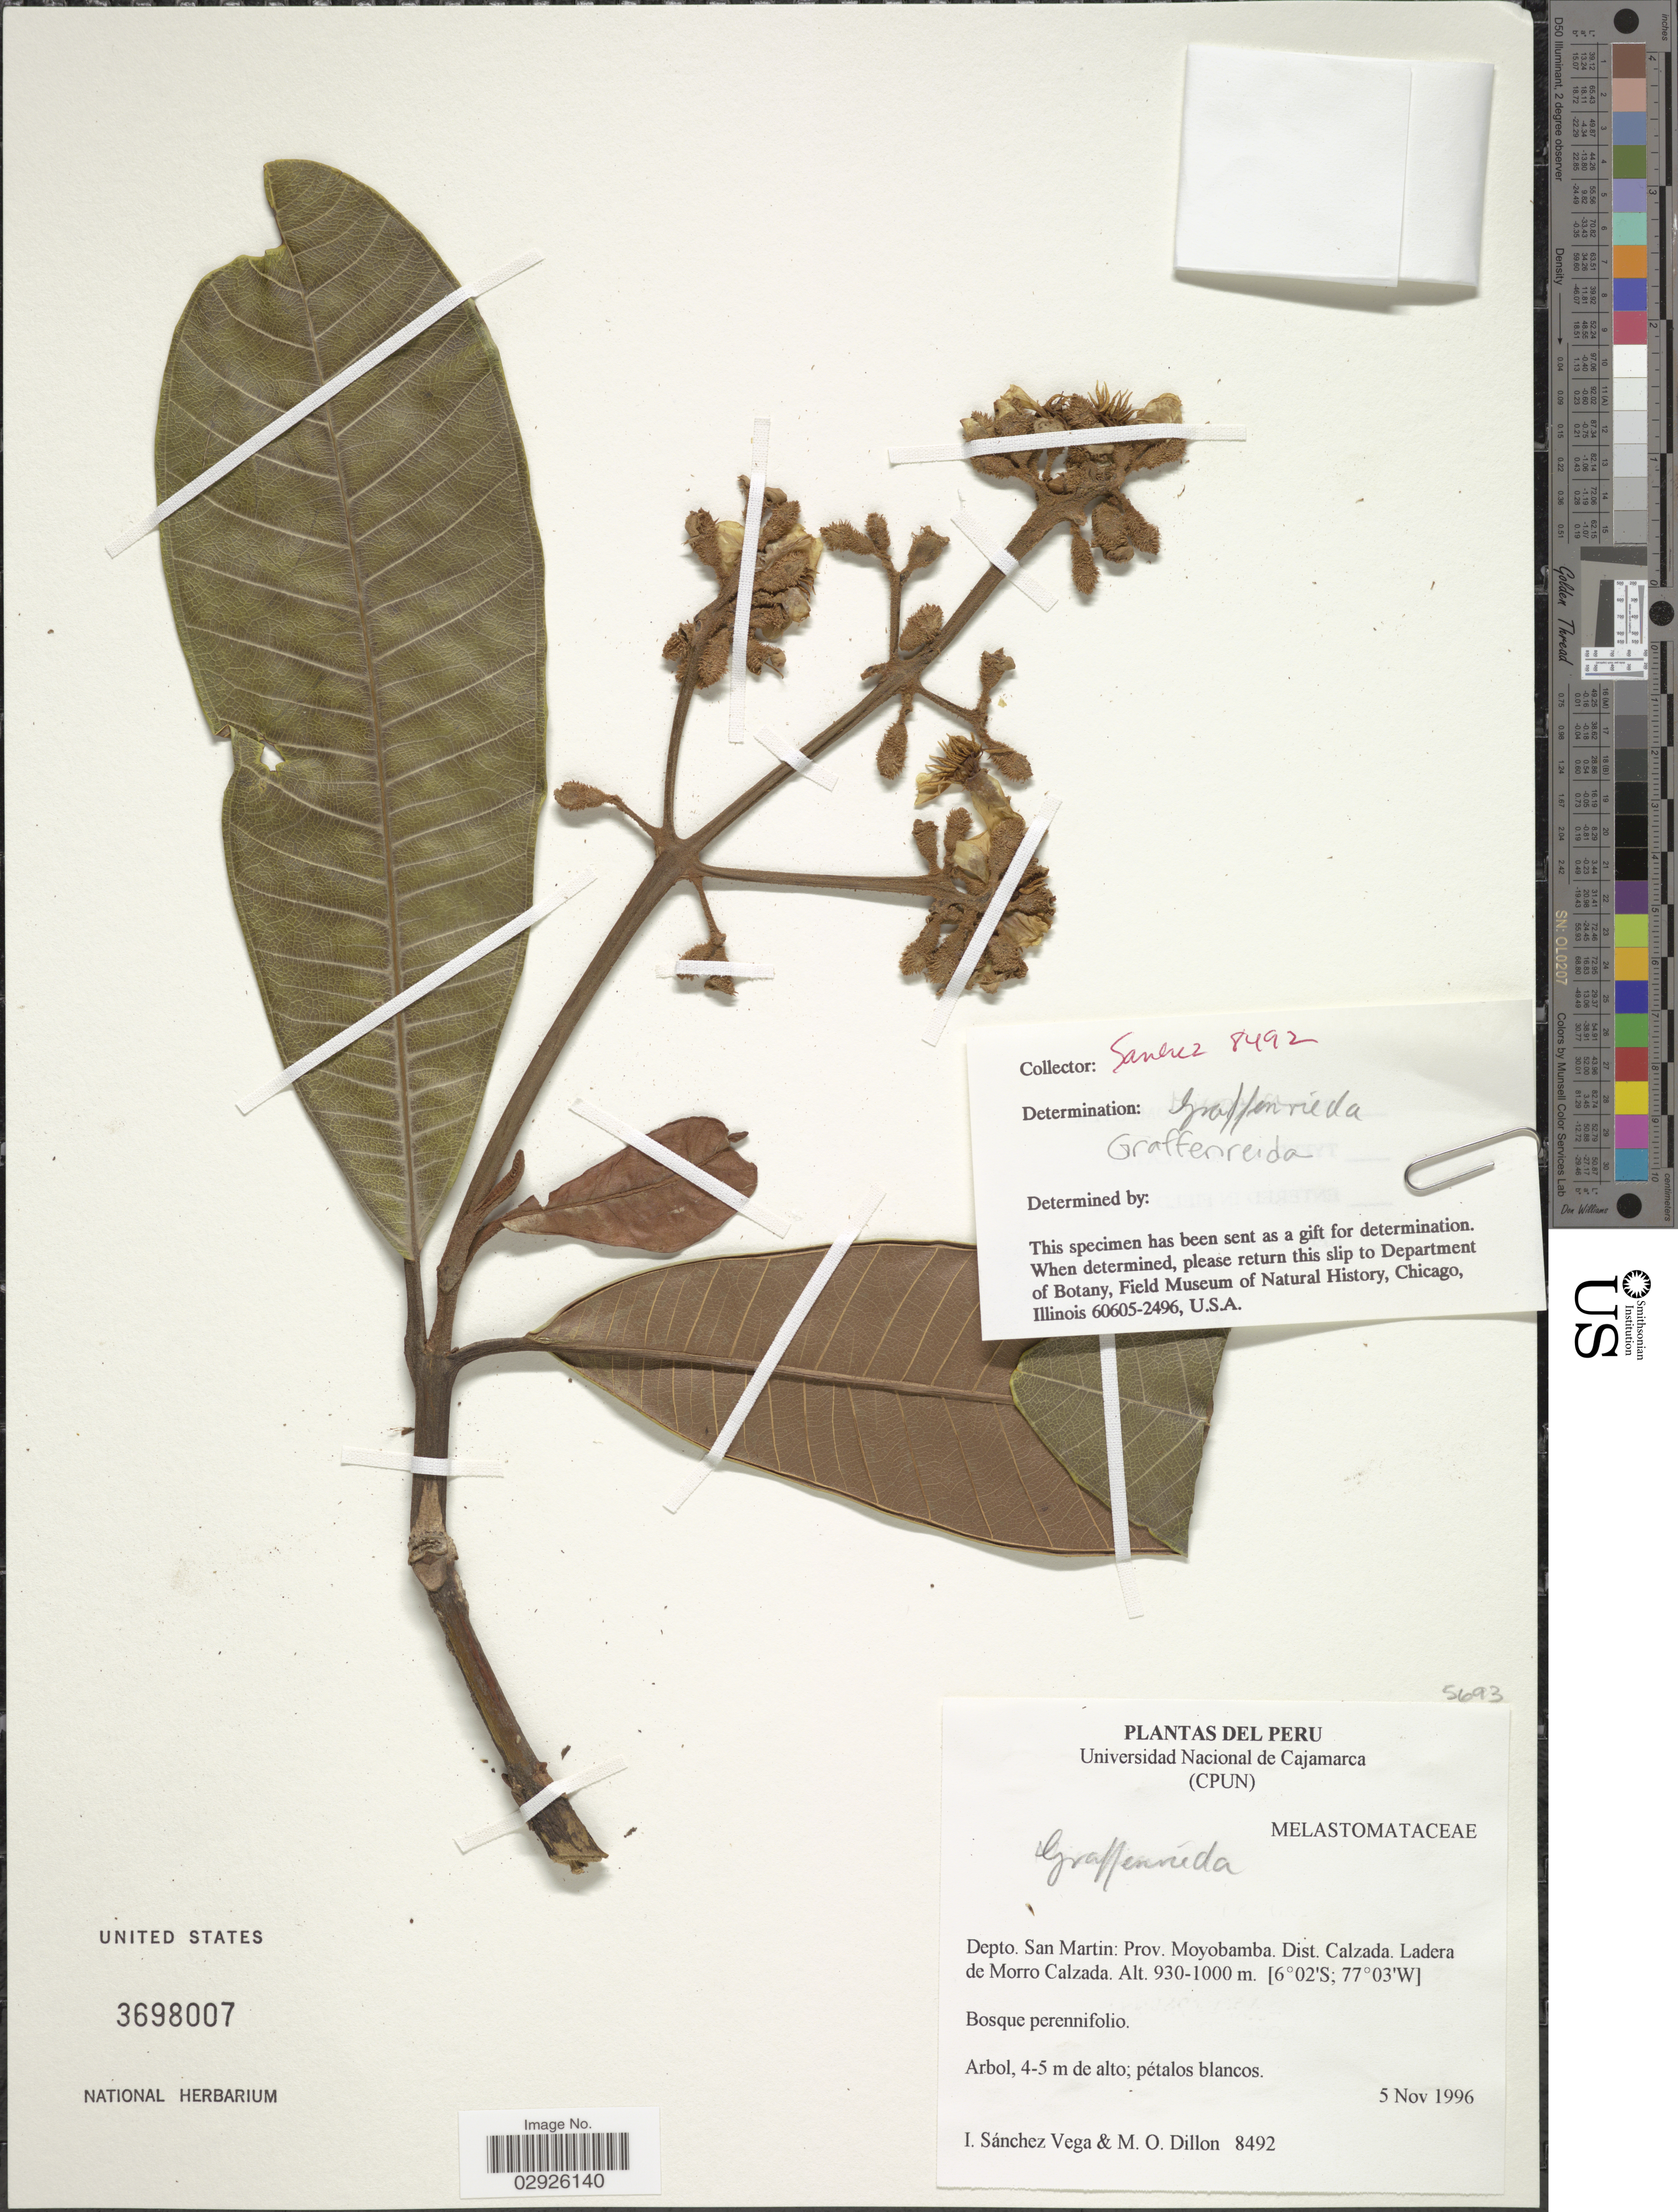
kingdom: Plantae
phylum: Tracheophyta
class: Magnoliopsida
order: Myrtales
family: Melastomataceae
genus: Graffenrieda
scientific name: Graffenrieda sp.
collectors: I. Sánchez Vega & M. O. Dillon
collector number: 8492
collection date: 1996-11-05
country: Peru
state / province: San Martín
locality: Depto. San Martin: Prov. Moyobamba. Dist. Calzada. Ladera de Morro Calzada.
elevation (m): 930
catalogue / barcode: US 3698007